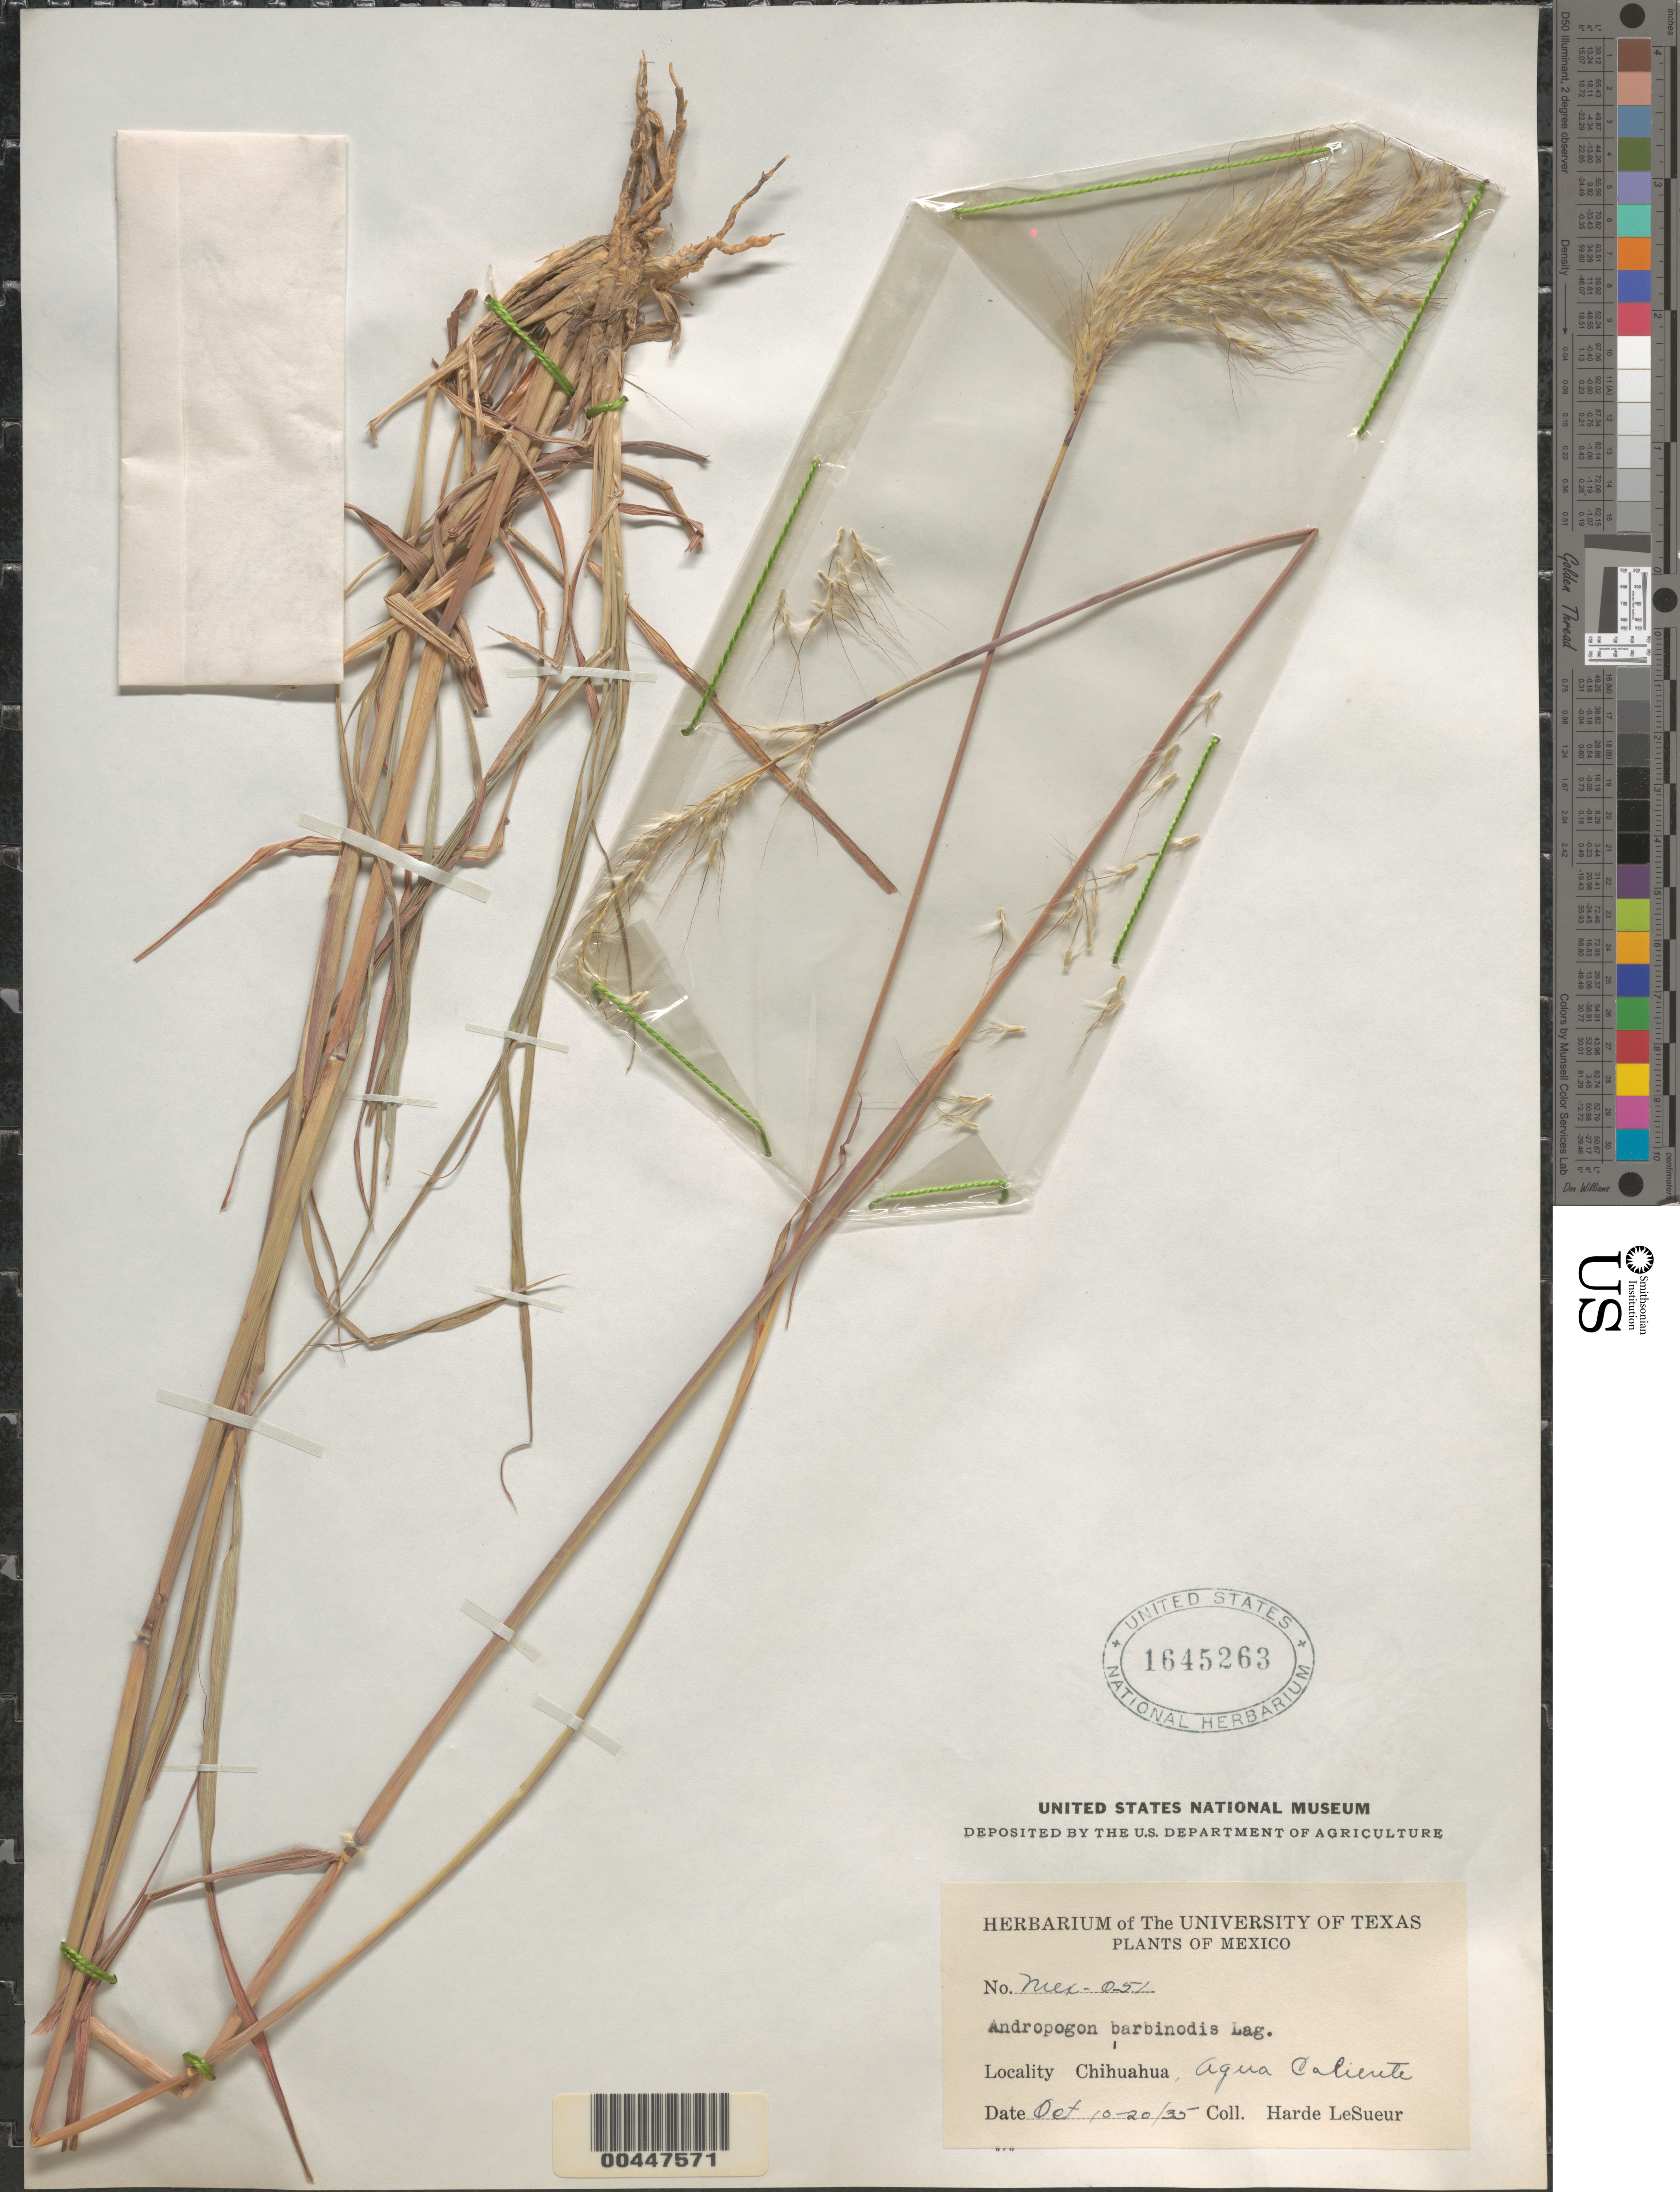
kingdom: Plantae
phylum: Tracheophyta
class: Liliopsida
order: Poales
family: Poaceae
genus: Andropogon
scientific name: Andropogon barbinodis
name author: Lag.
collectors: D. H. LeSueur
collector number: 051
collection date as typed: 10 Oct 1935 to 20 Oct 1935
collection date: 1935-10-10/1935-10-20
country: Mexico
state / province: Chihuahua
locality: Agua Caliente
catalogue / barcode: US 1645263